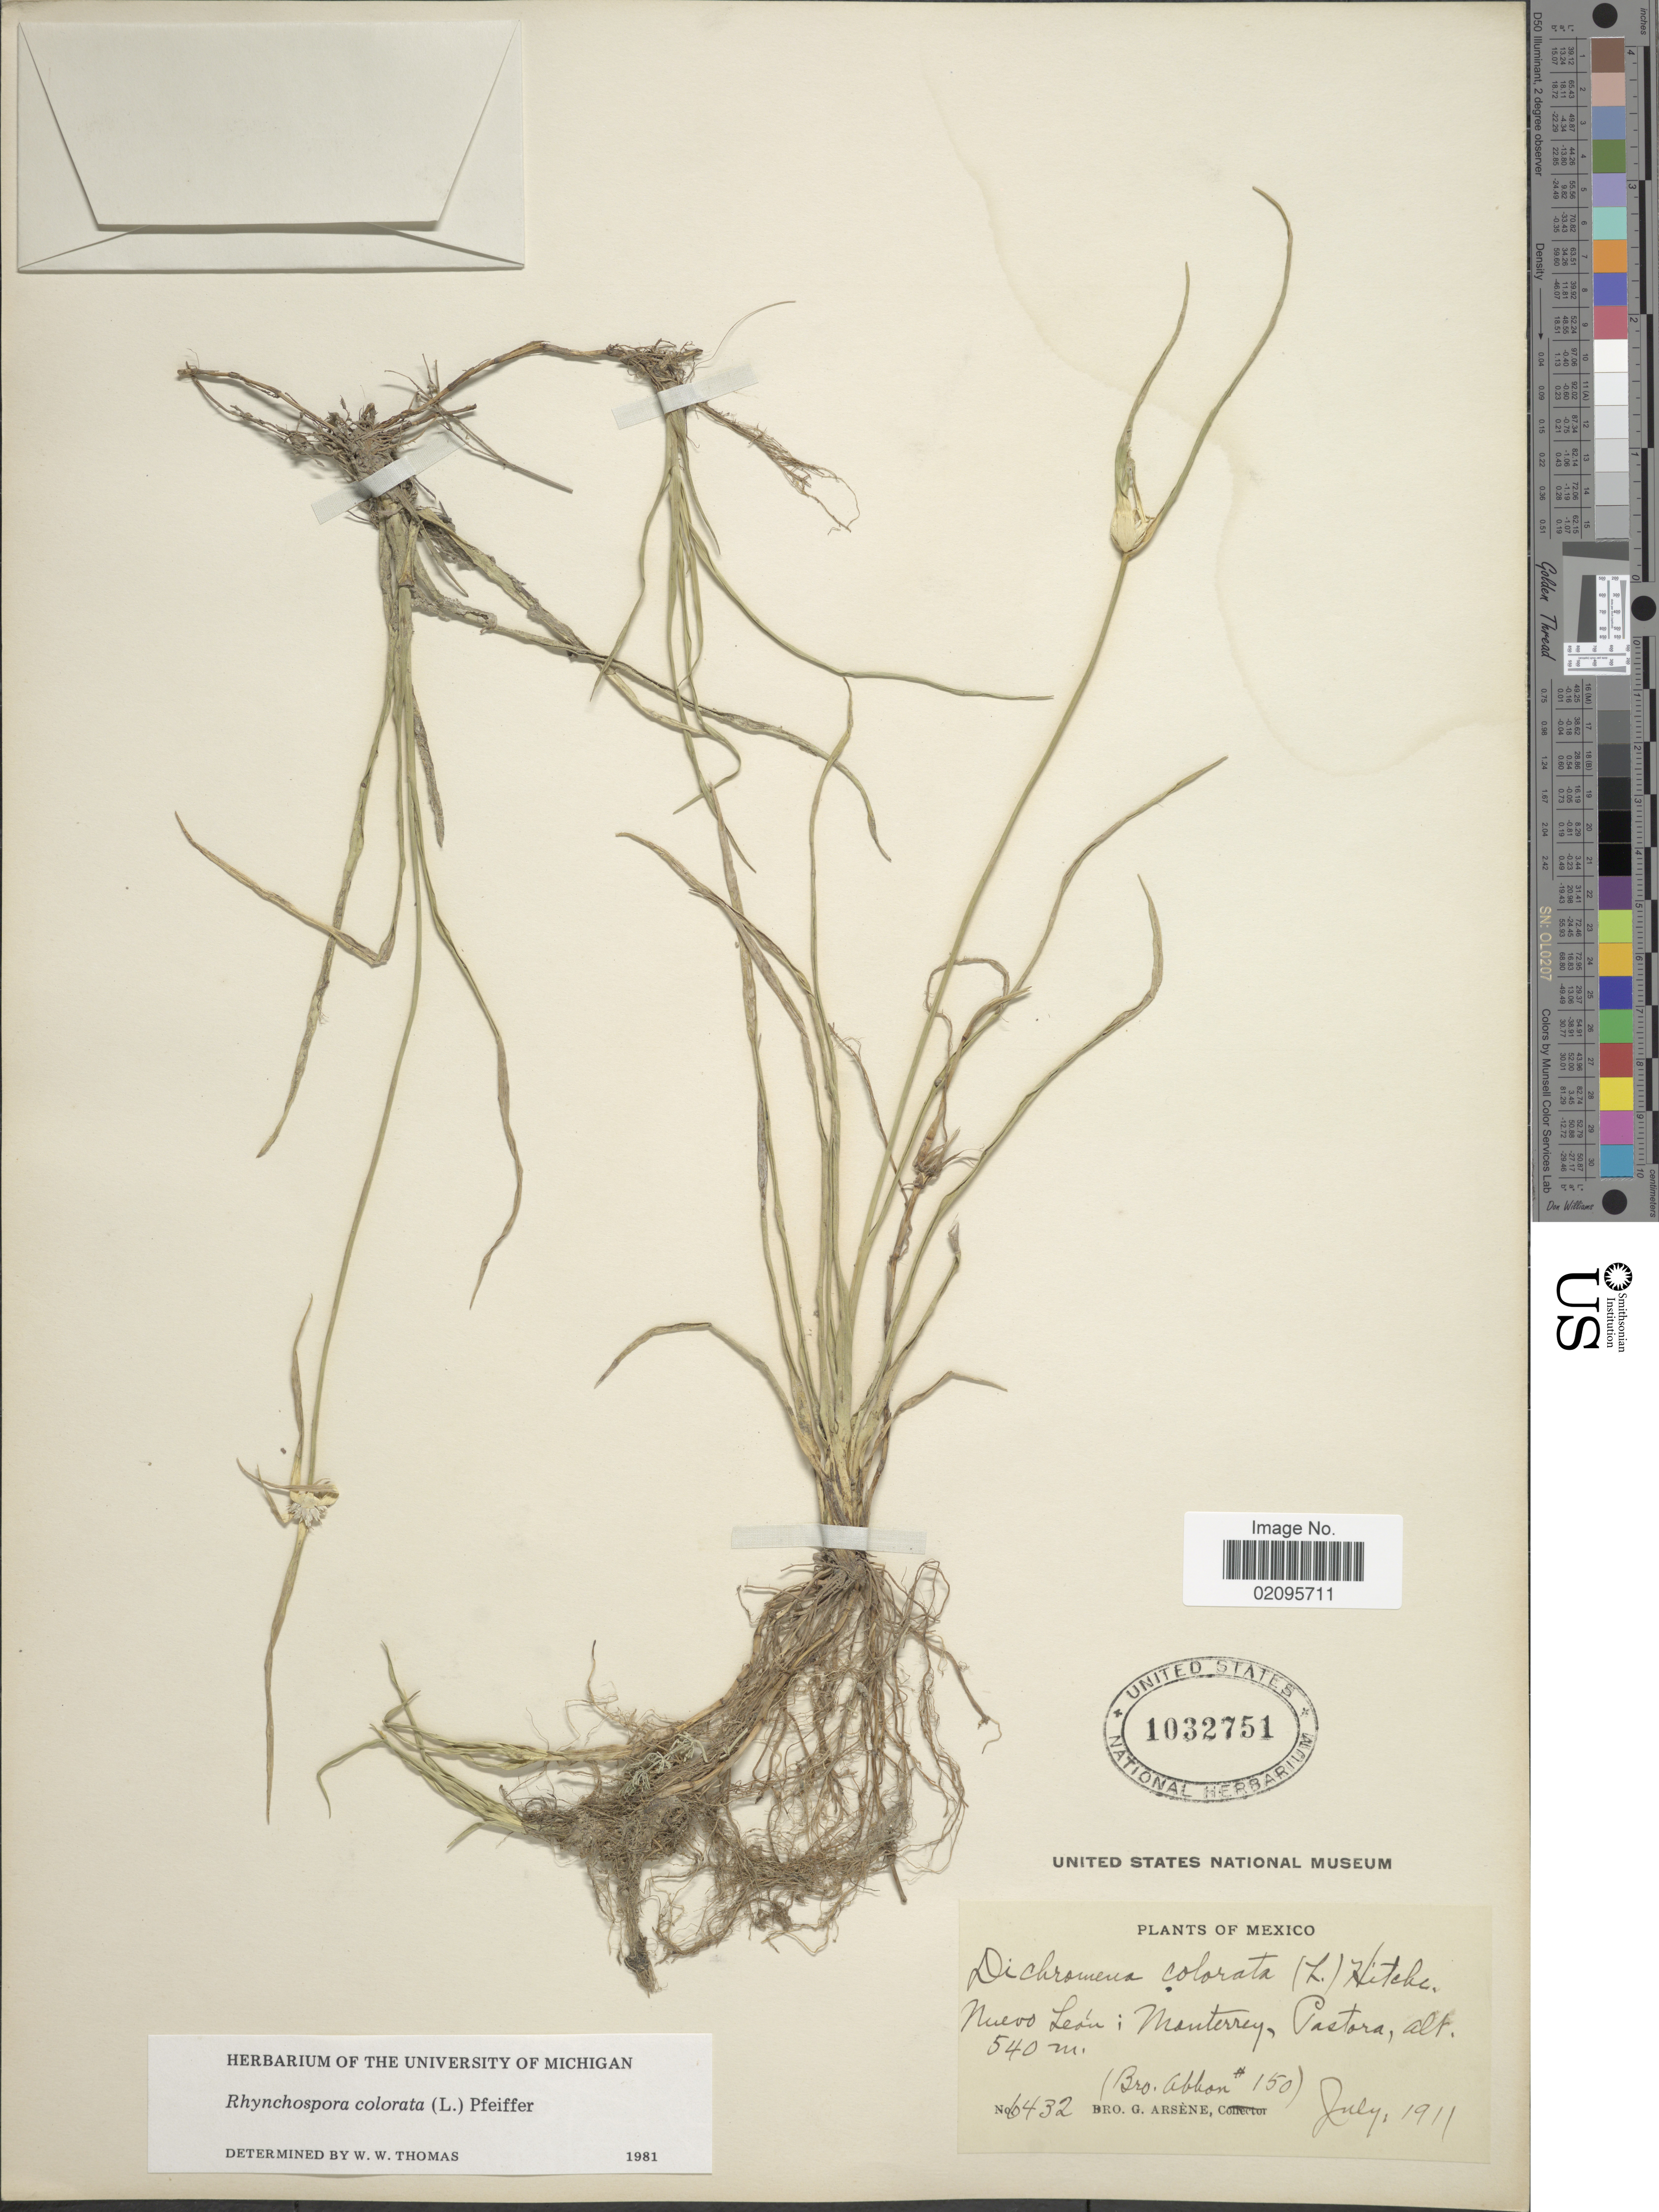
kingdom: Plantae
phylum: Tracheophyta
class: Liliopsida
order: Poales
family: Cyperaceae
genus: Rhynchospora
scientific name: Rhynchospora colorata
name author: (L.) H. Pfeiff.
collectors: Bro. Abbon & Bro. G. Arsène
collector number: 150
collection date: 1911-07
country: Mexico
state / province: Nuevo León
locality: Monterrey, Pasture.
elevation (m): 540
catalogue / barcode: US 1032751